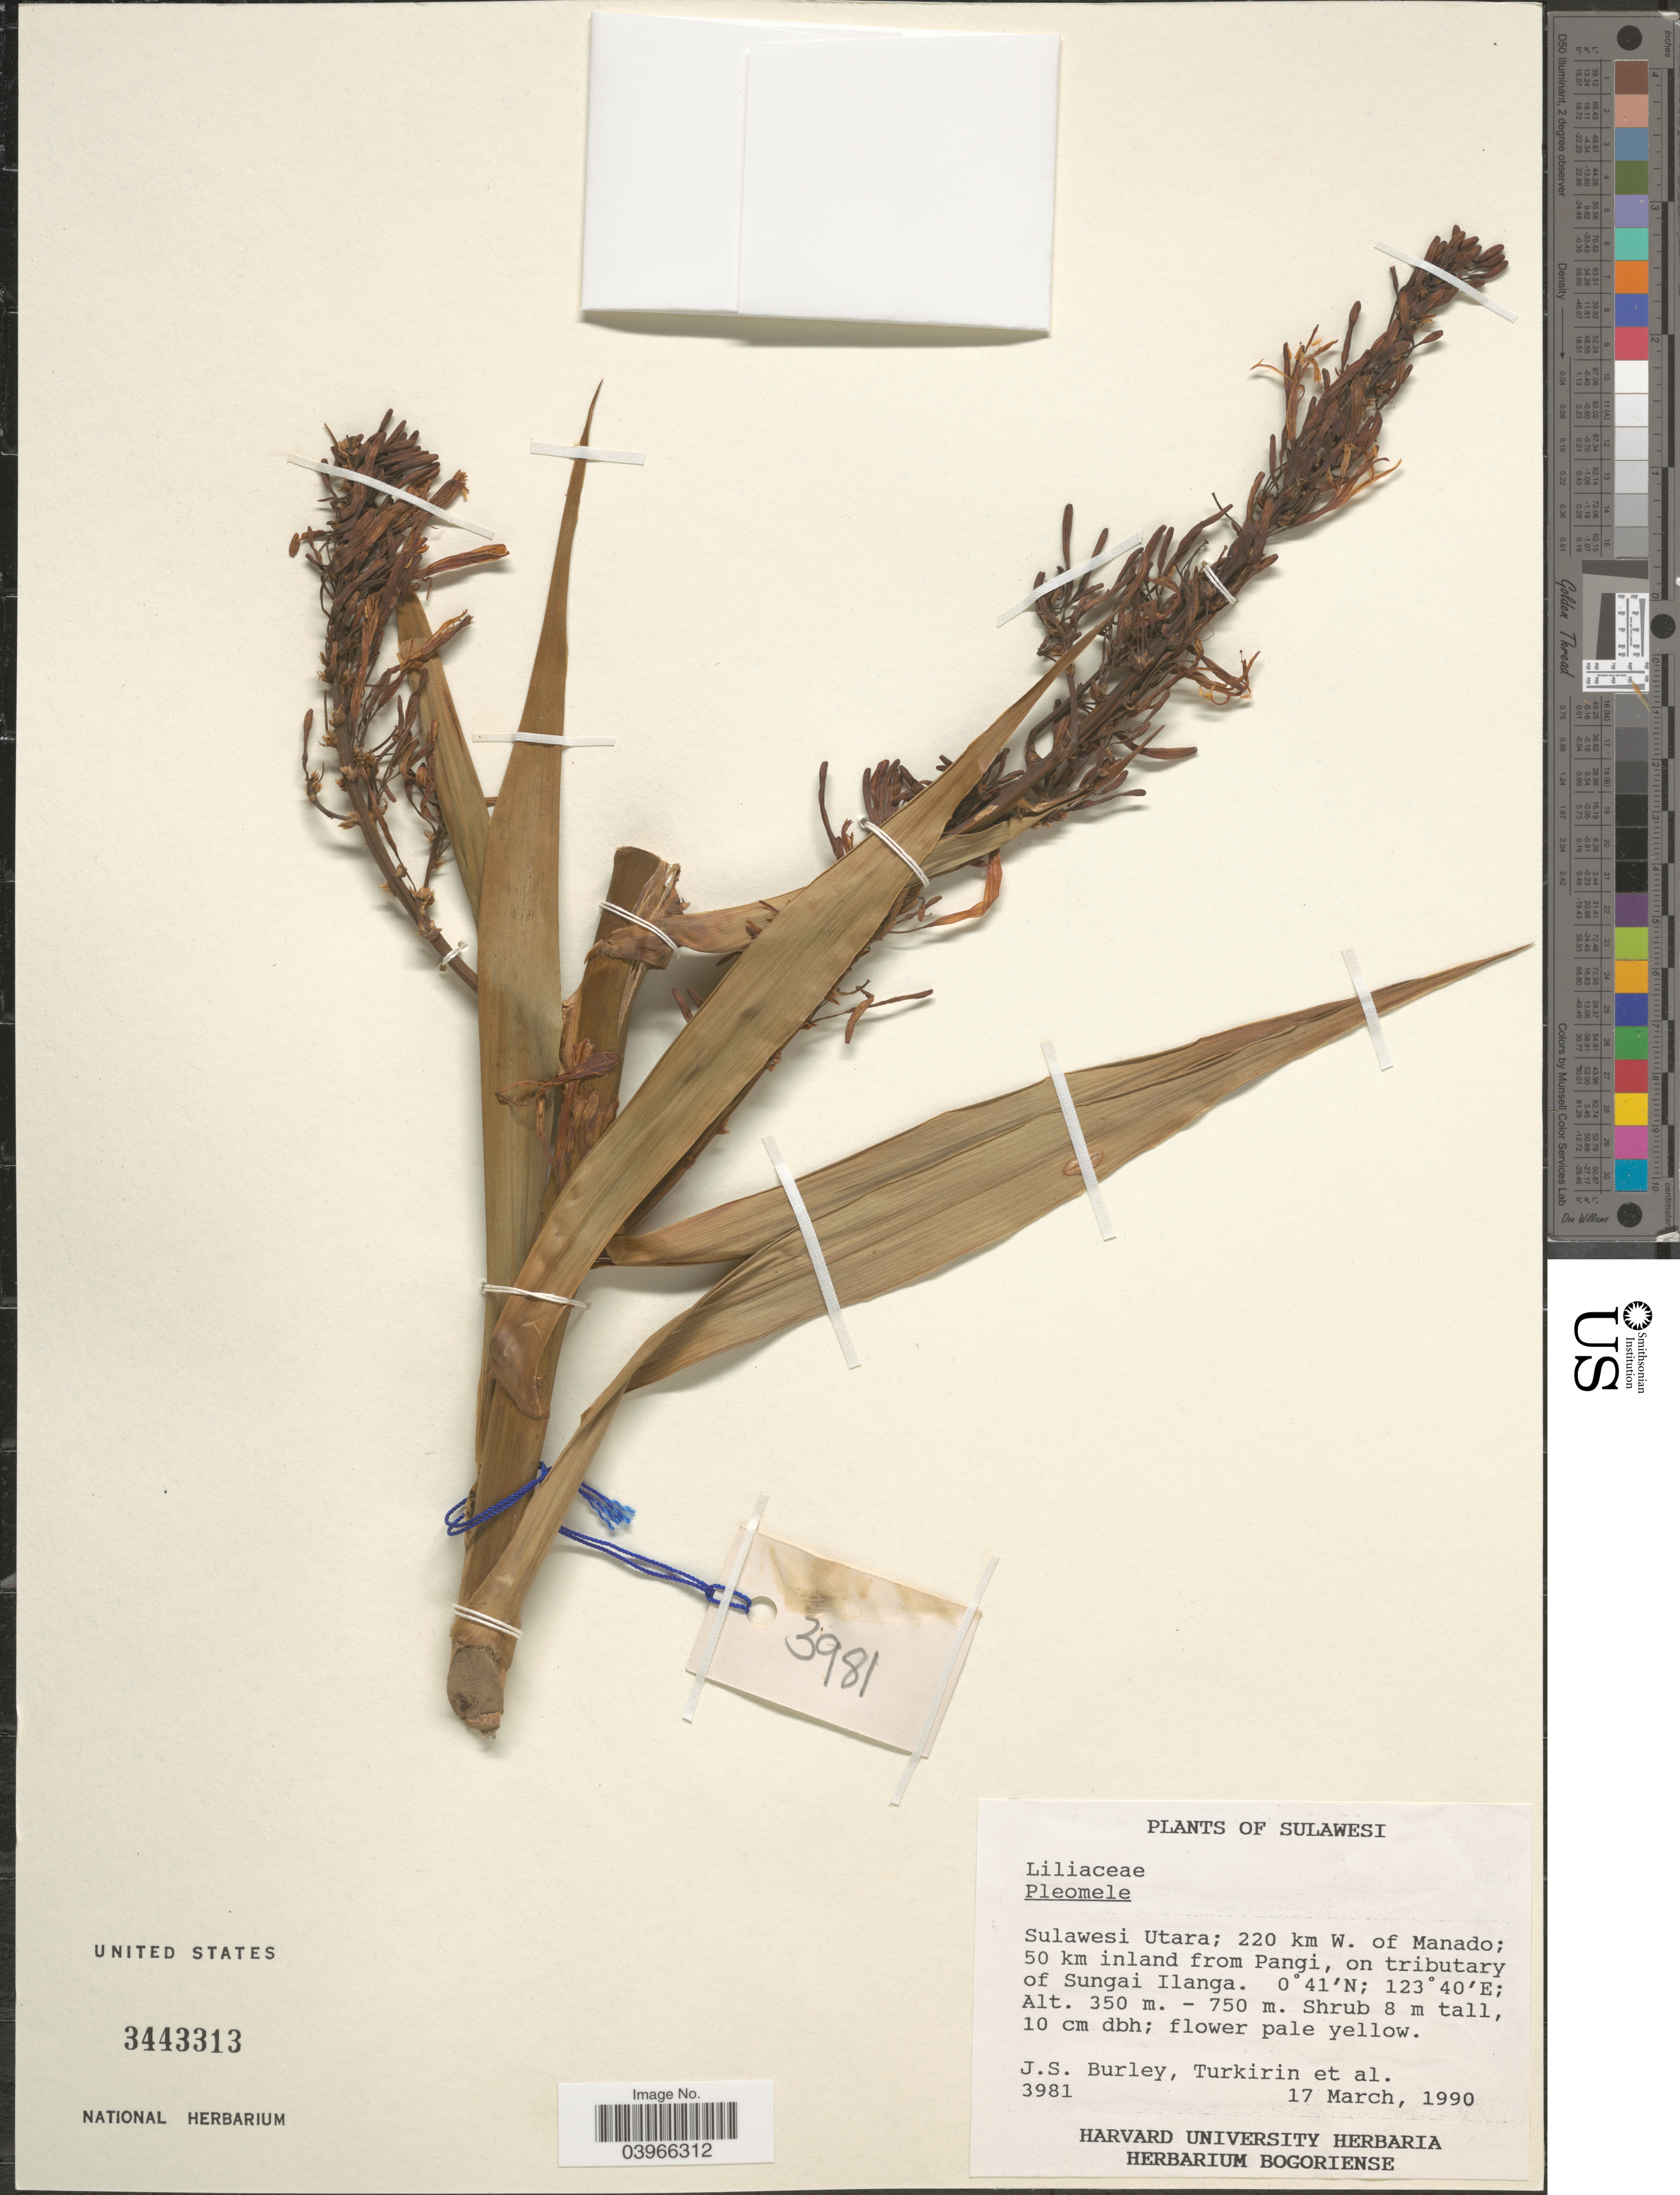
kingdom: Plantae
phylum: Tracheophyta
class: Liliopsida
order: Asparagales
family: Asparagaceae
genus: Dracaena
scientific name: Dracaena sp.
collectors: J. S. Burley, -. Turkirin & et al.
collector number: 3981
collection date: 1990-03-17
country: Indonesia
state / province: Sulawesi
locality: Sulawesi Utara; 220 km W. of Manado; 50 km inland from Pangi, on tributary of Sungai Ilanga.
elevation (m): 350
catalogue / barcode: US 3443313